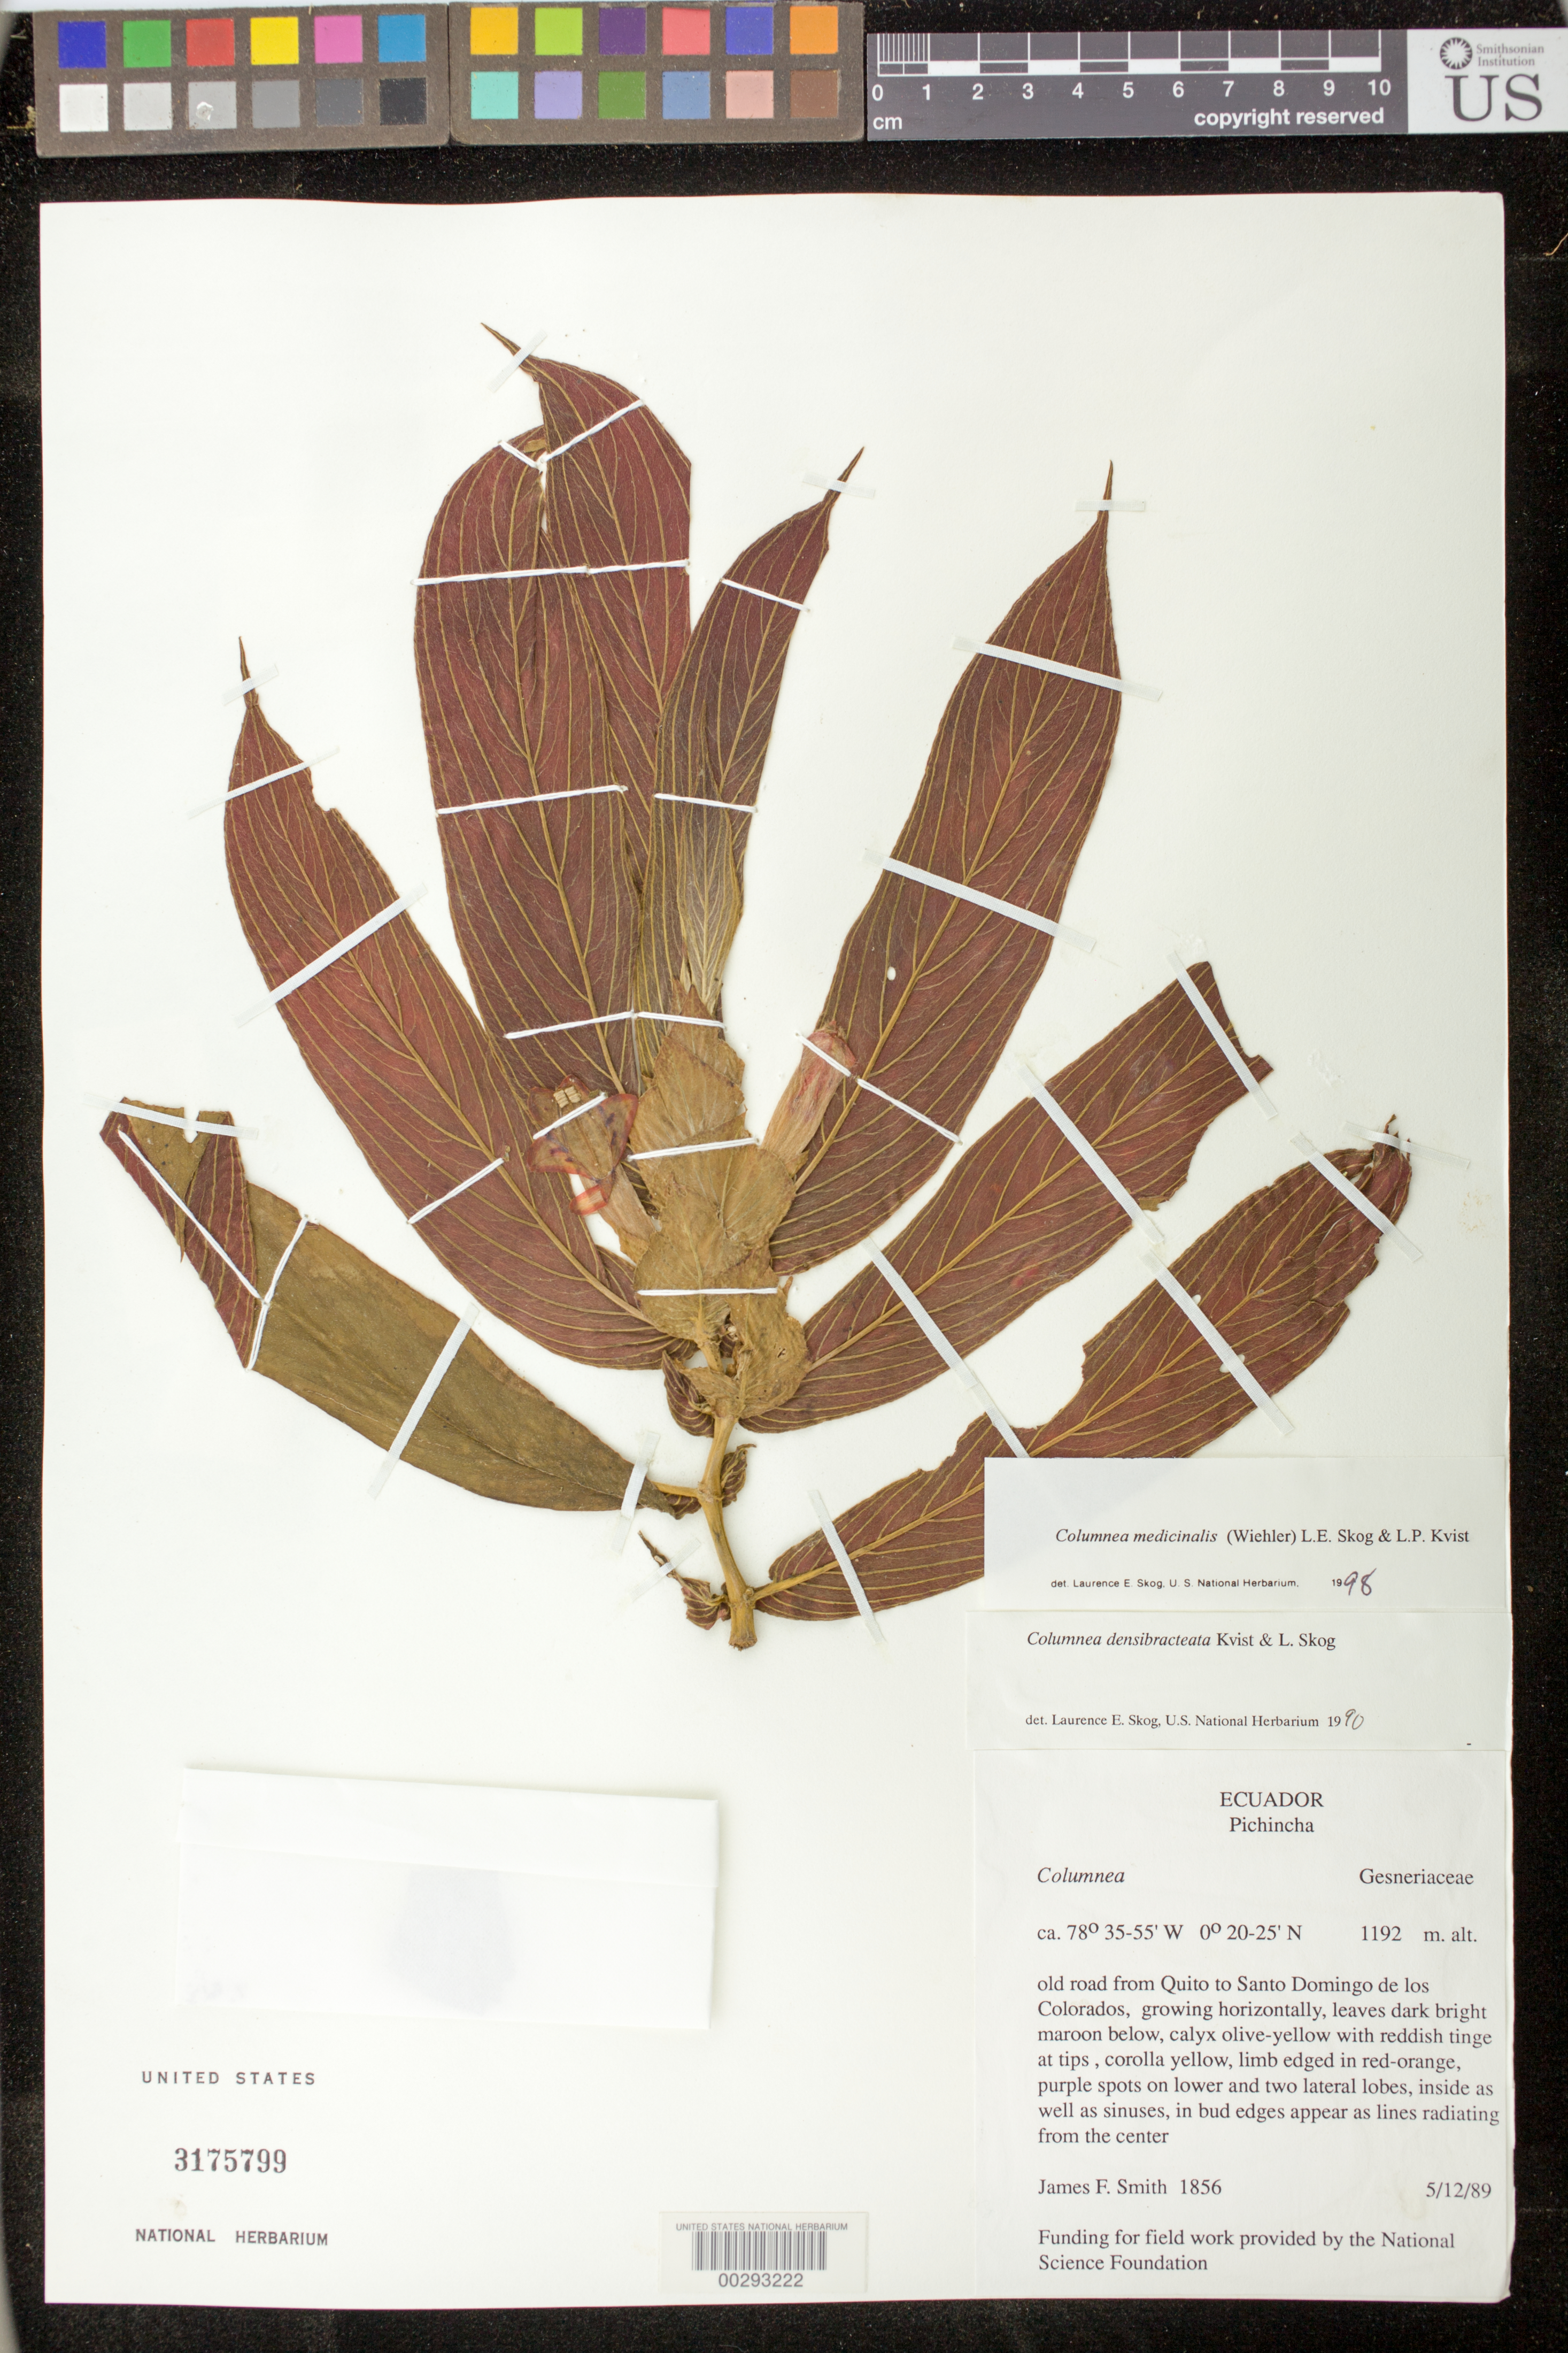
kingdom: Plantae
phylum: Tracheophyta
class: Magnoliopsida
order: Lamiales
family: Gesneriaceae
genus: Columnea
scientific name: Columnea medicinalis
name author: (Wiehler) L.E. Skog & L.P. Kvist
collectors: J. Smith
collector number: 1856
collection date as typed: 12 May 1989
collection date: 1989-05-12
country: Ecuador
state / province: Pichincha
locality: From Quito to Santo Domingo de los Colorados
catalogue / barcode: US 3175799